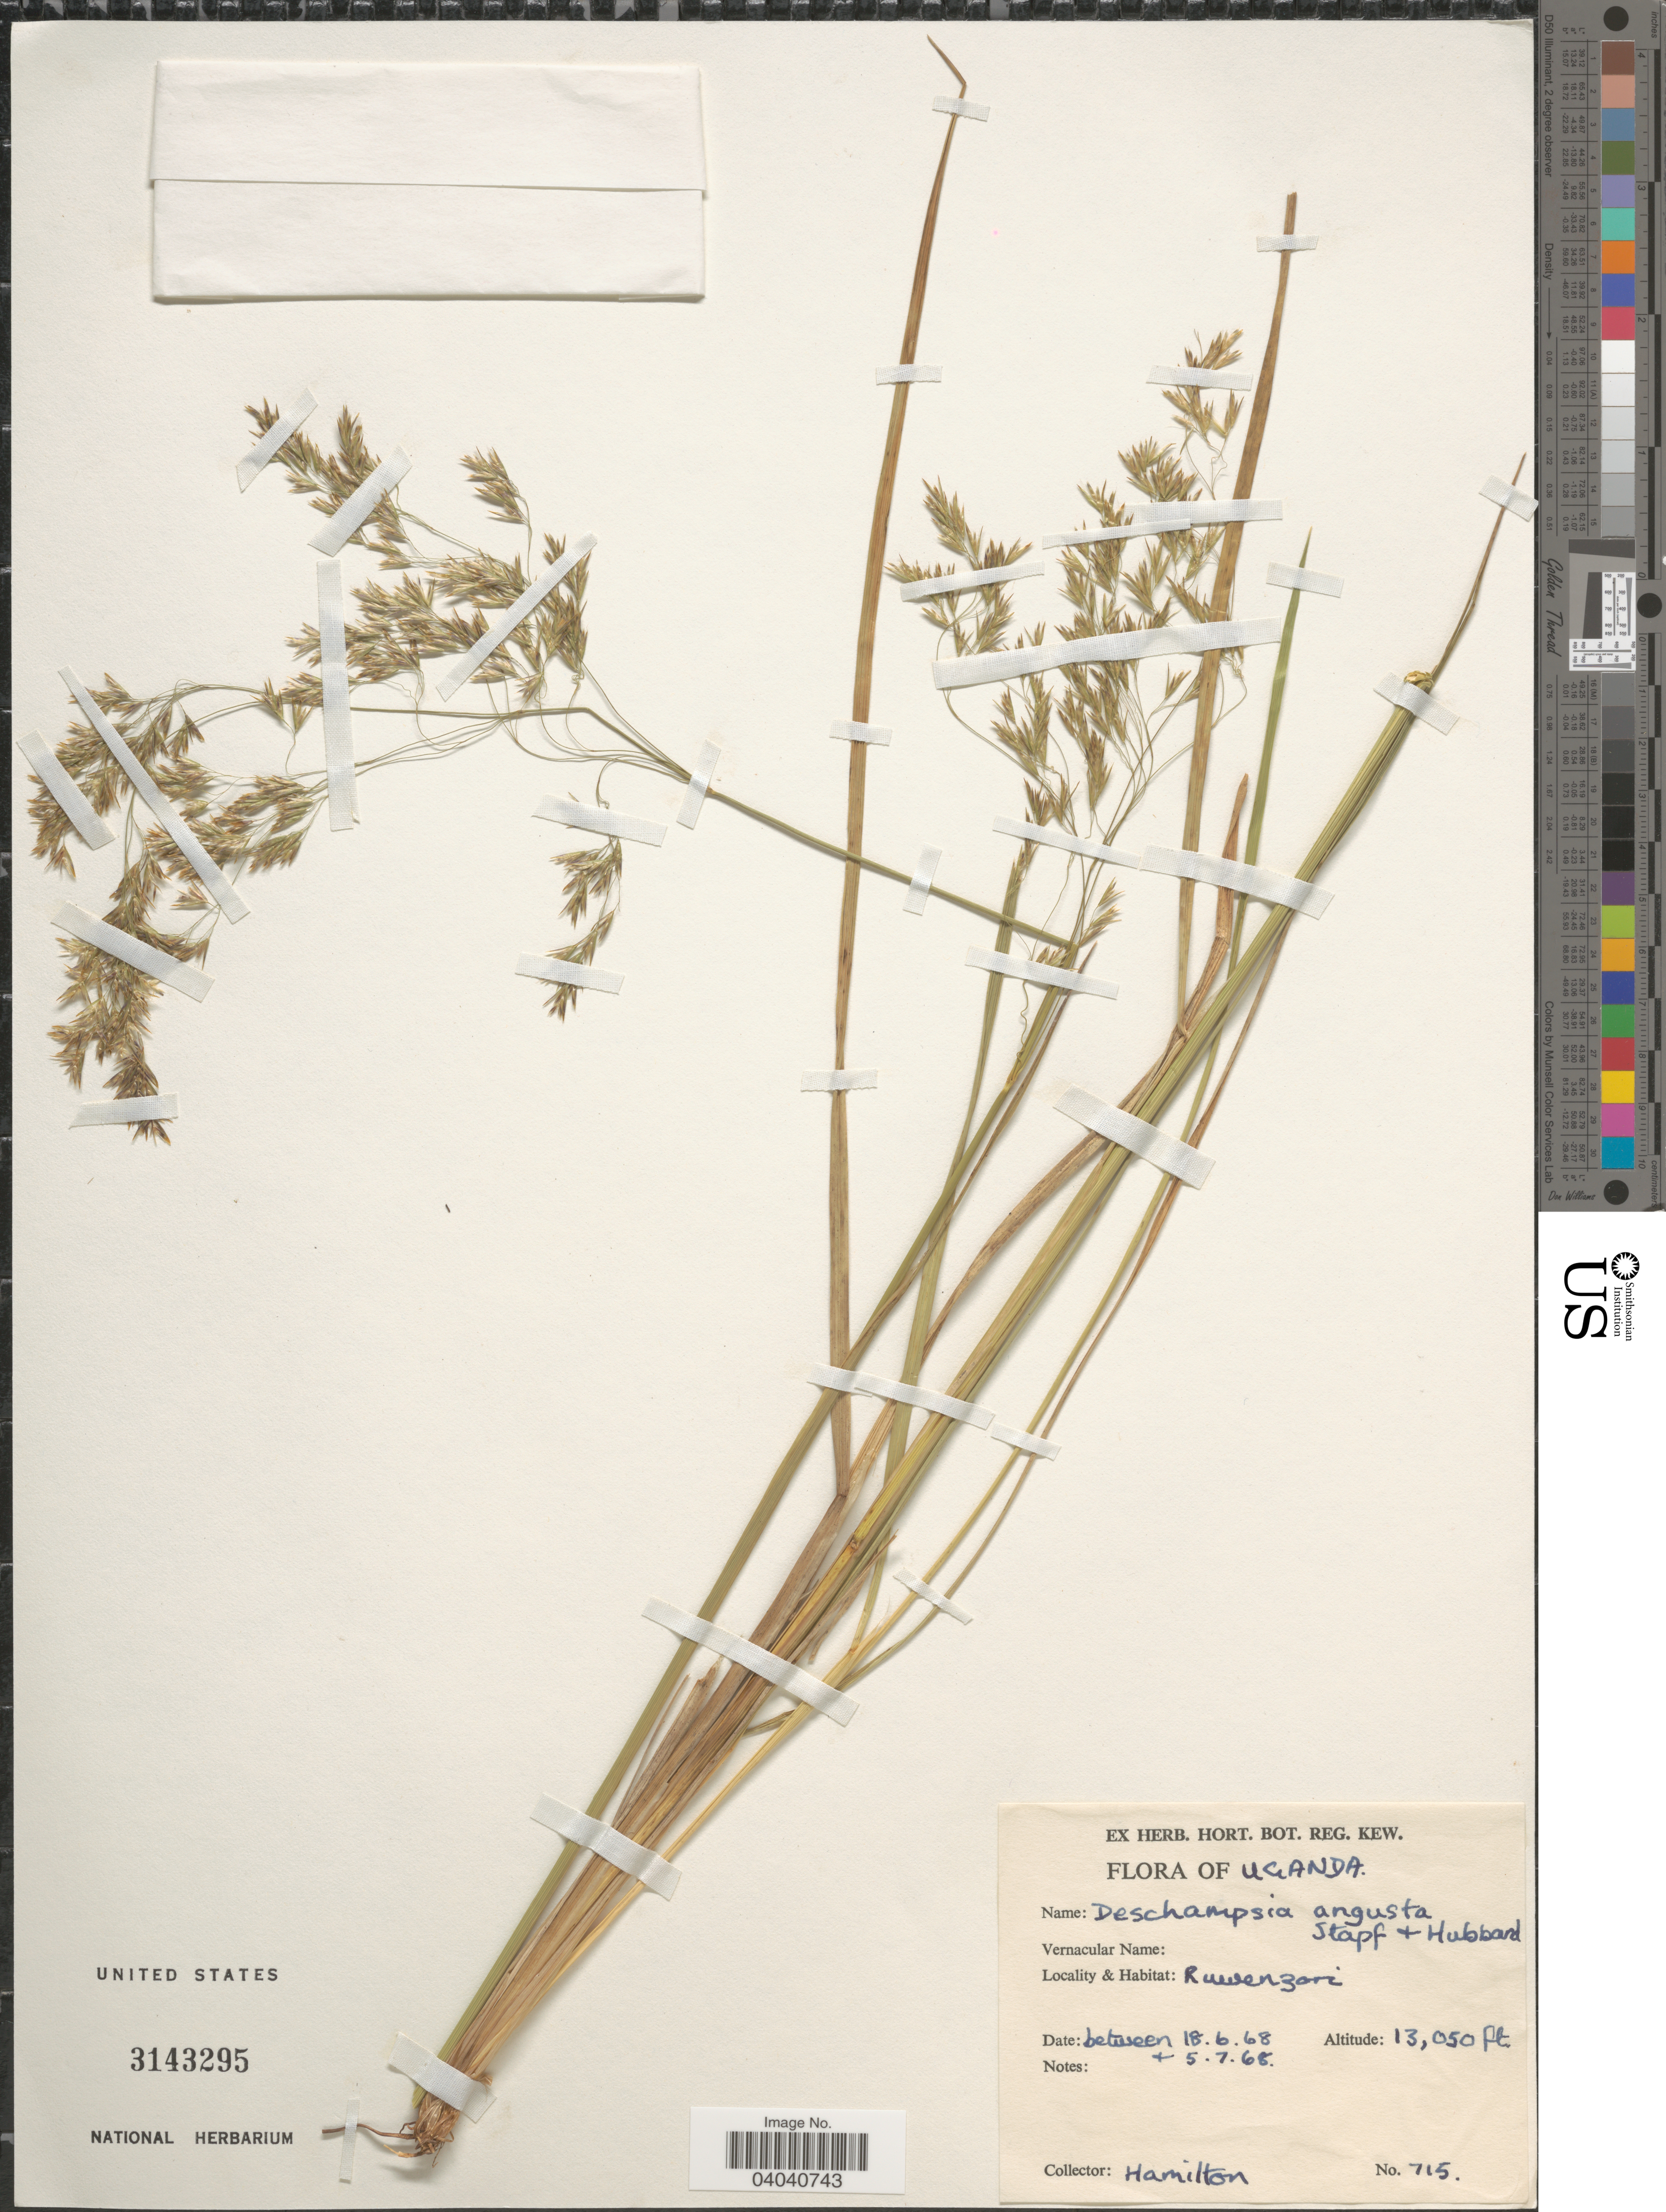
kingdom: Plantae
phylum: Tracheophyta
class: Liliopsida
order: Poales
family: Poaceae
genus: Deschampsia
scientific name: Deschampsia angusta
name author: Stapf & C.E. Hubb.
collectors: Hamilton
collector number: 715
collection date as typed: Transcribed d/m/y: 18/6/68 to 5/7/68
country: Uganda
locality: Ruwenzori.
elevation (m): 3978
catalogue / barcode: US 3143295